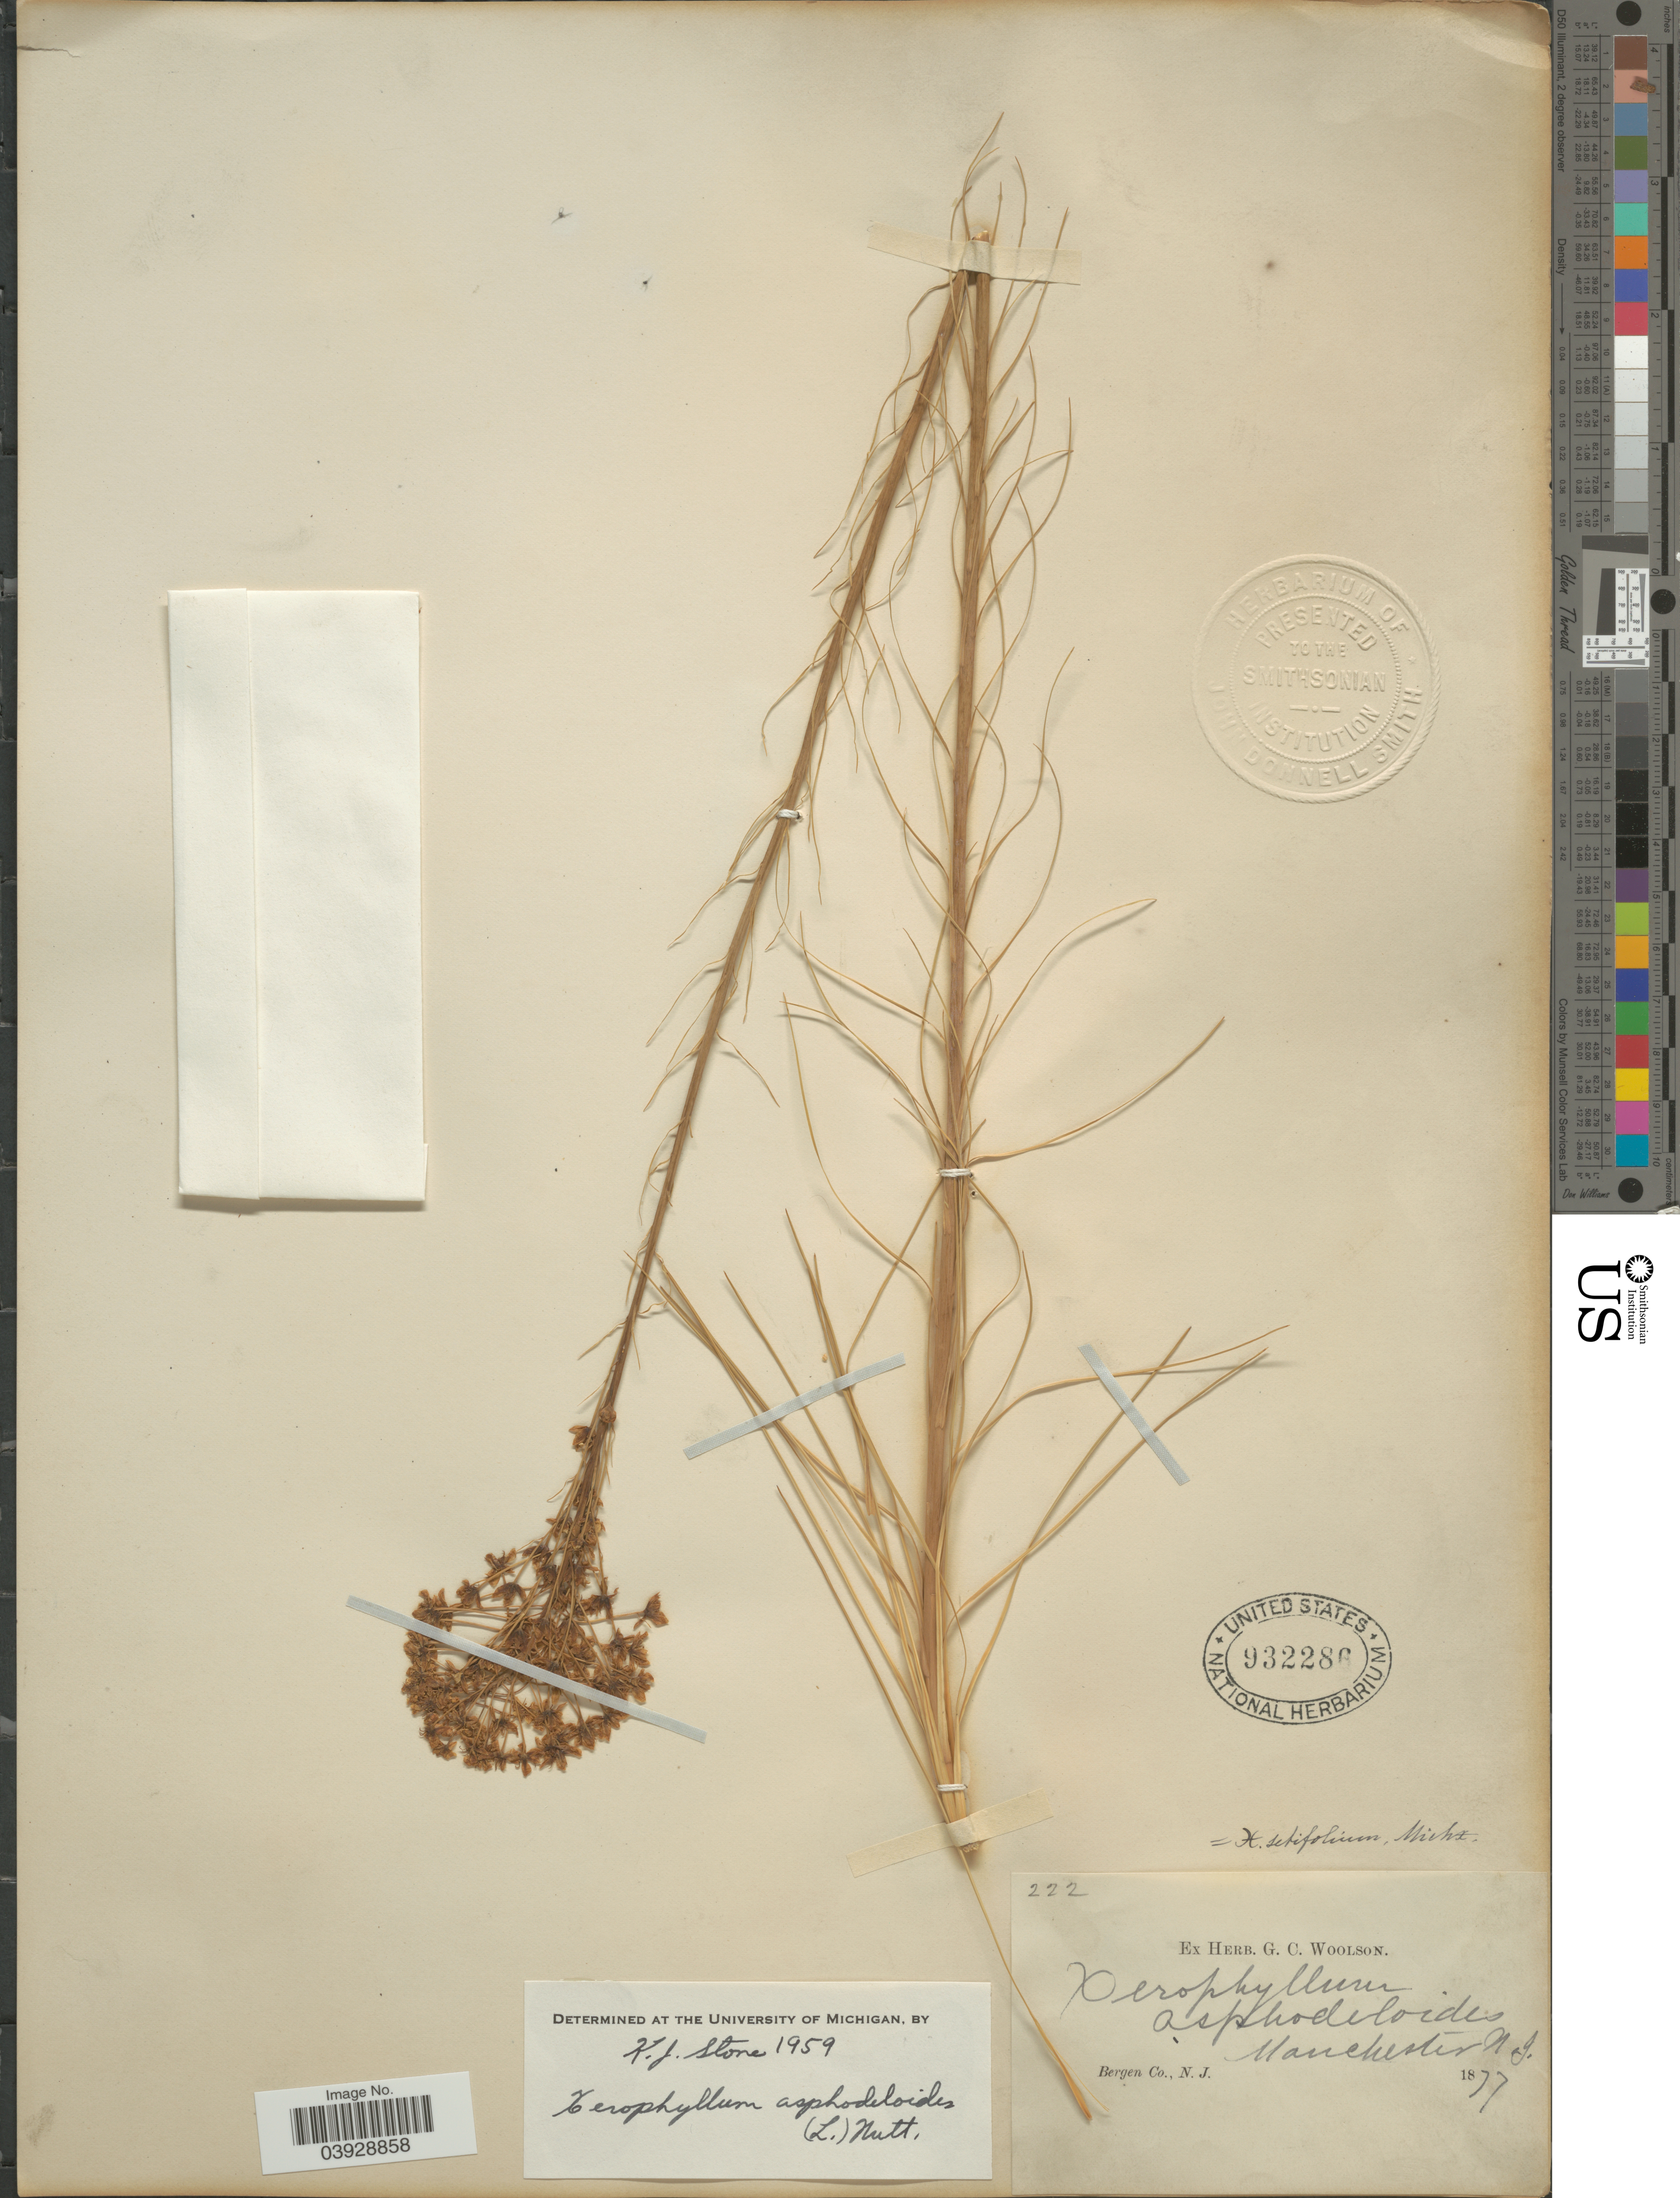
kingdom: Plantae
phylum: Tracheophyta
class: Liliopsida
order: Liliales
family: Melanthiaceae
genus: Xerophyllum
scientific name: Xerophyllum asphodeloides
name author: (L.) Nutt.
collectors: ex herb. G. C. Woolson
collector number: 222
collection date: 1877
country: United States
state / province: New Jersey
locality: Manchester. Bergen Co.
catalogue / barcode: US 932286